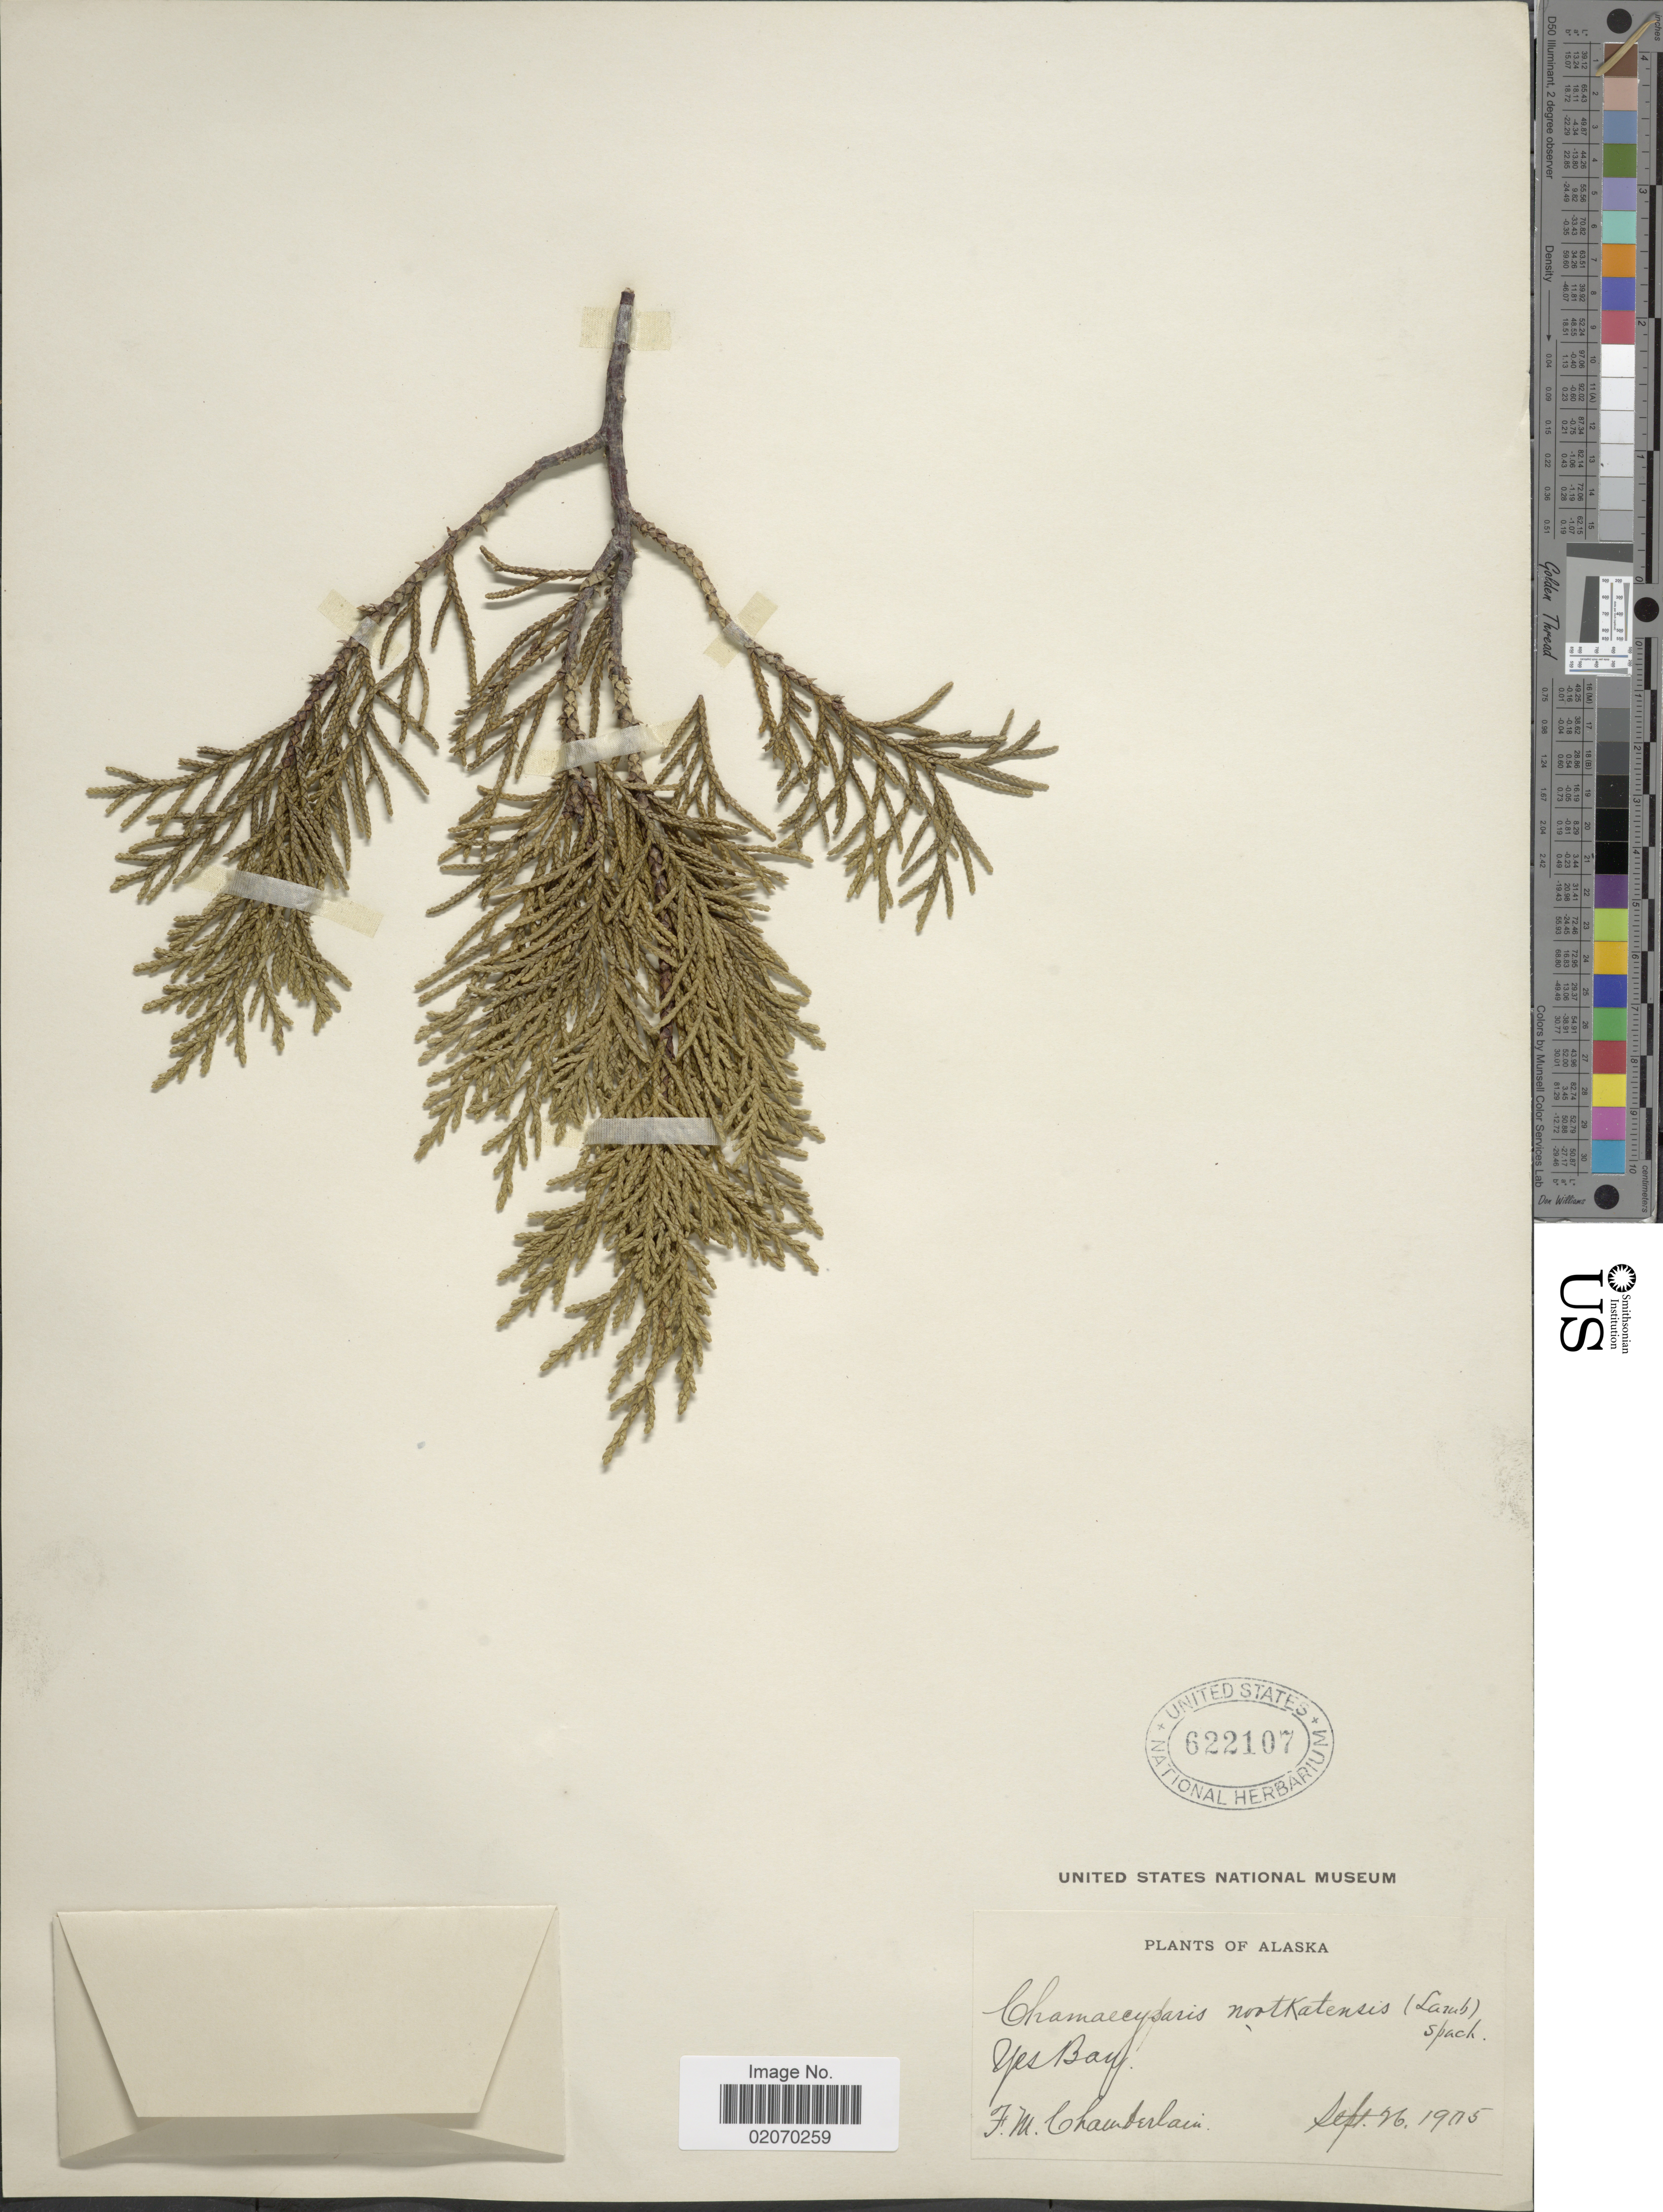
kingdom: Plantae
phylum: Tracheophyta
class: Pinopsida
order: Pinales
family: Cupressaceae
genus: Chamaecyparis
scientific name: Chamaecyparis nootkatensis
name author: (D. Don) Spach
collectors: F. Chamberlain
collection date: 1905-09-26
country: United States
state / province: Alaska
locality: Yes Bay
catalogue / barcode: US 622107